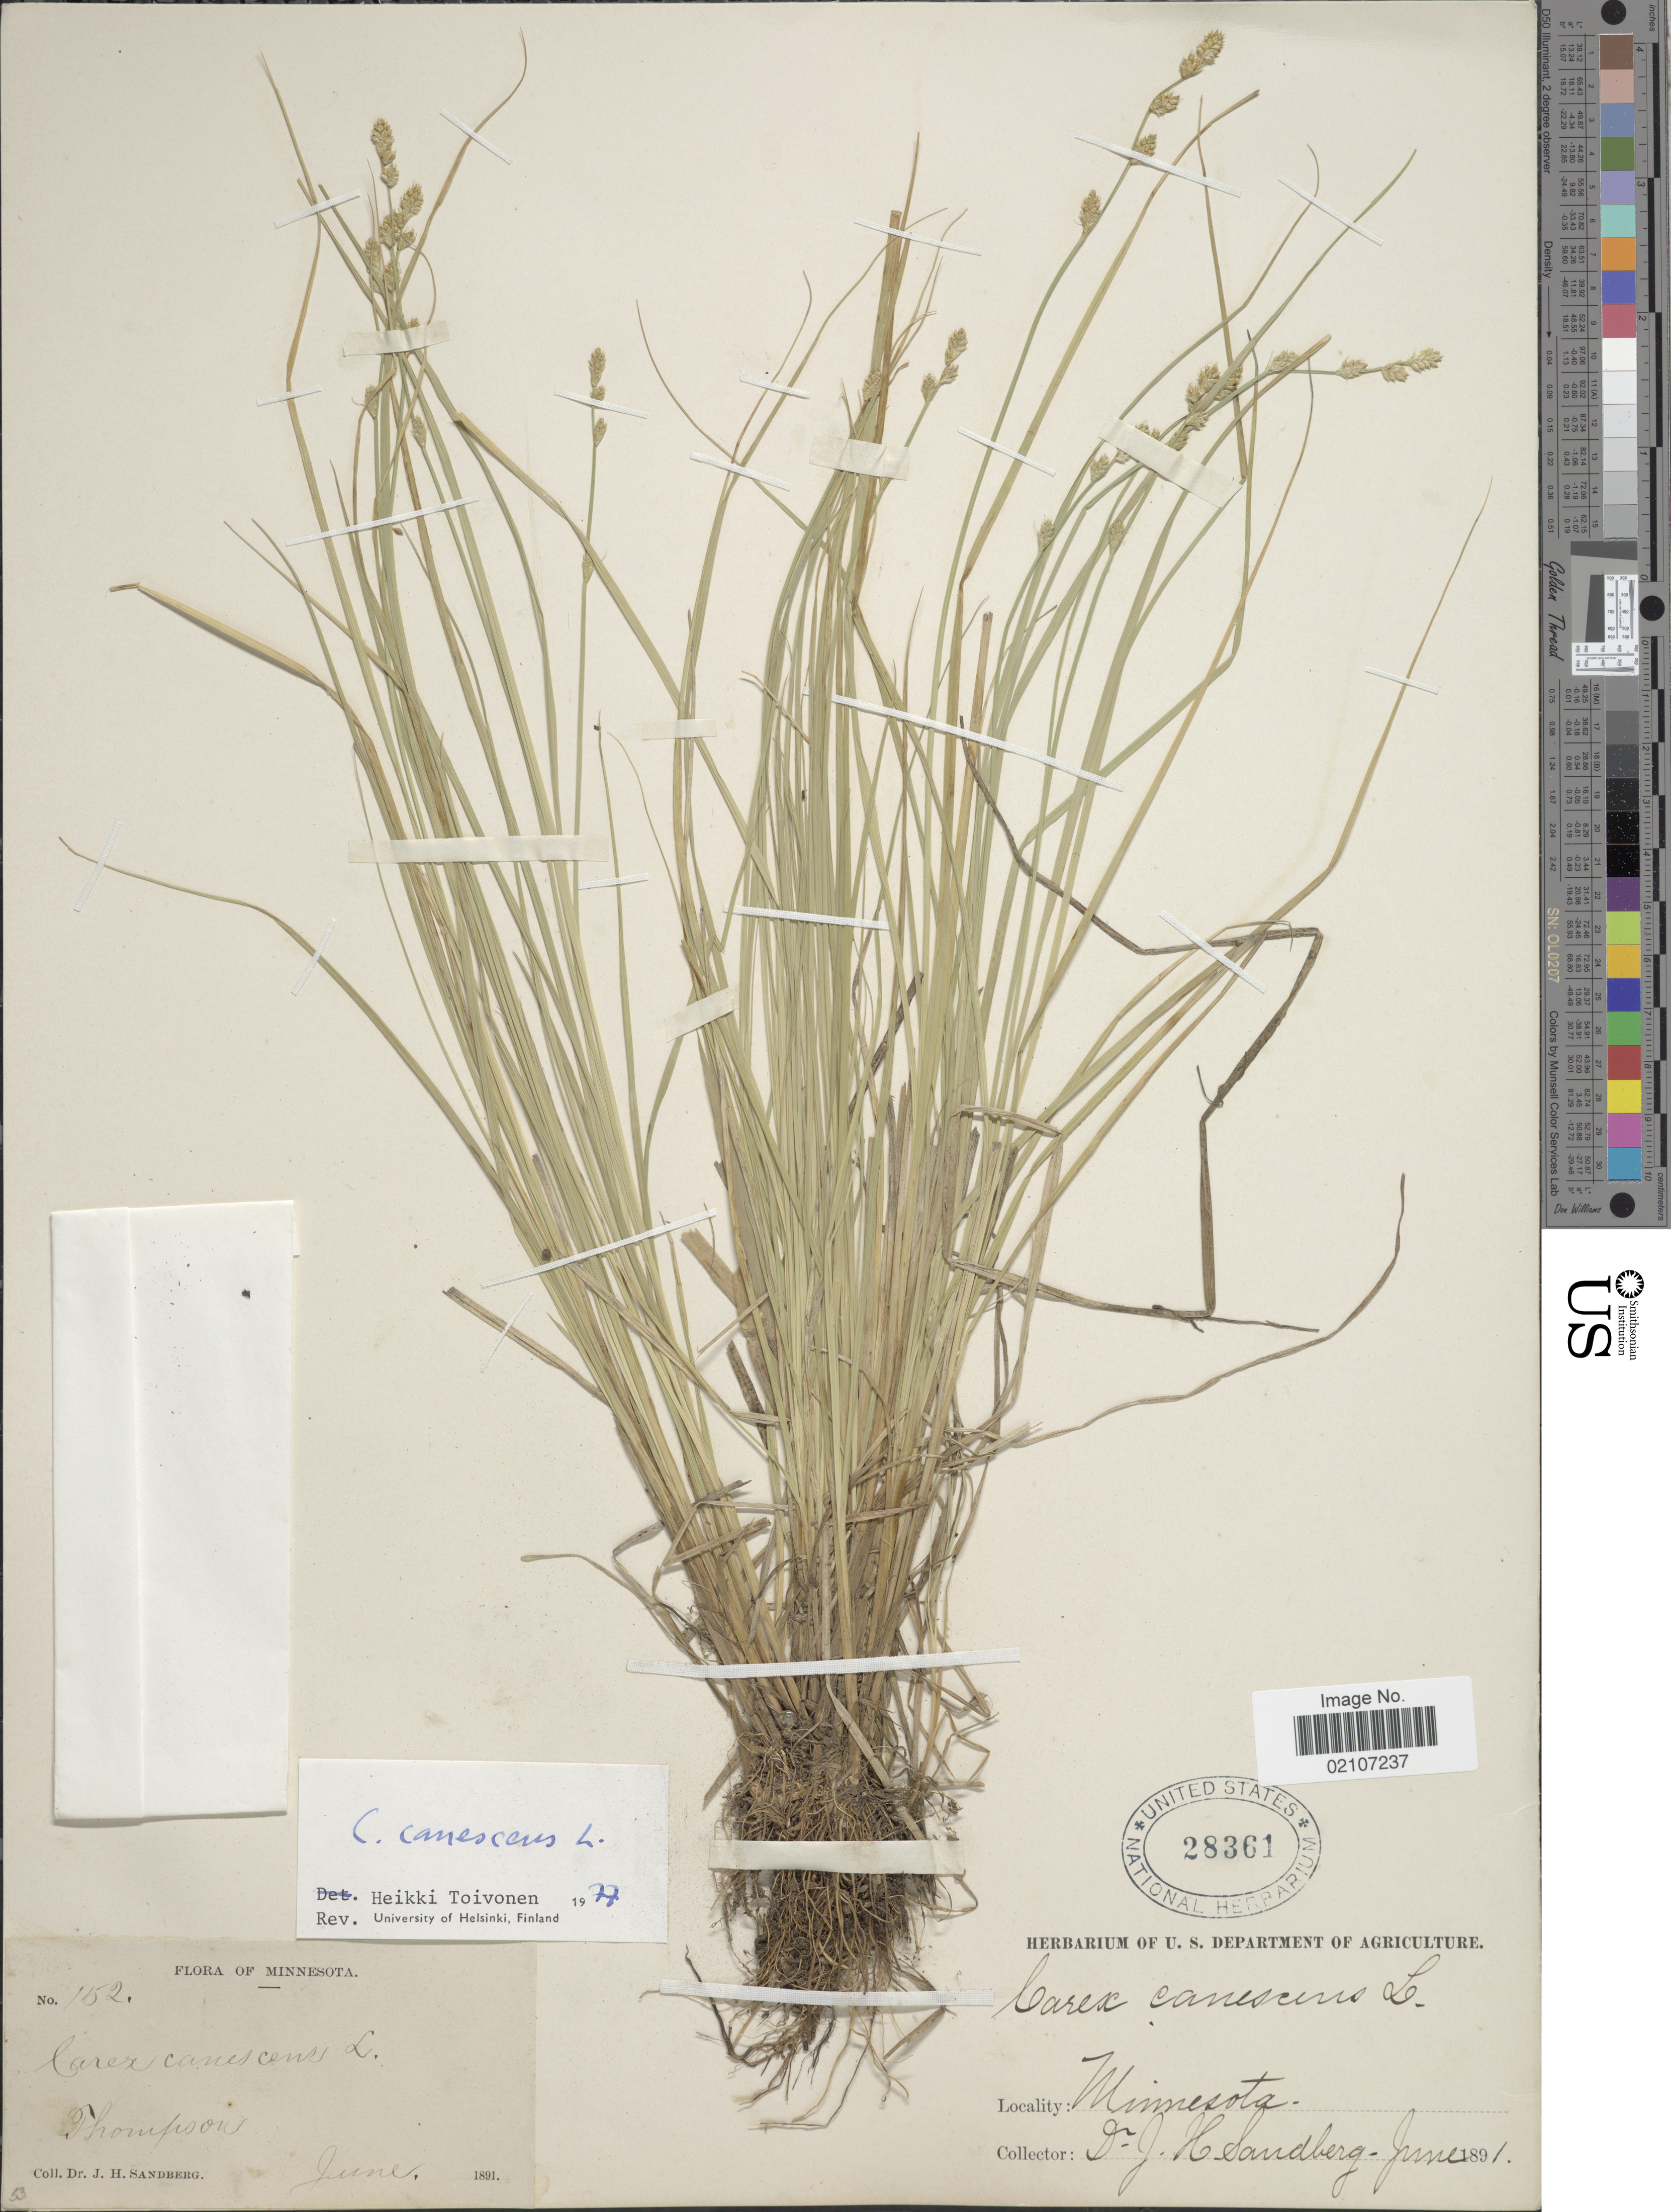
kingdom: Plantae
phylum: Tracheophyta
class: Liliopsida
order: Poales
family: Cyperaceae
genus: Carex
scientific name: Carex canescens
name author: L.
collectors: J. H. Sandberg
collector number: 152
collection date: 1891-06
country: United States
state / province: Minnesota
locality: Thompson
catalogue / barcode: US 28361